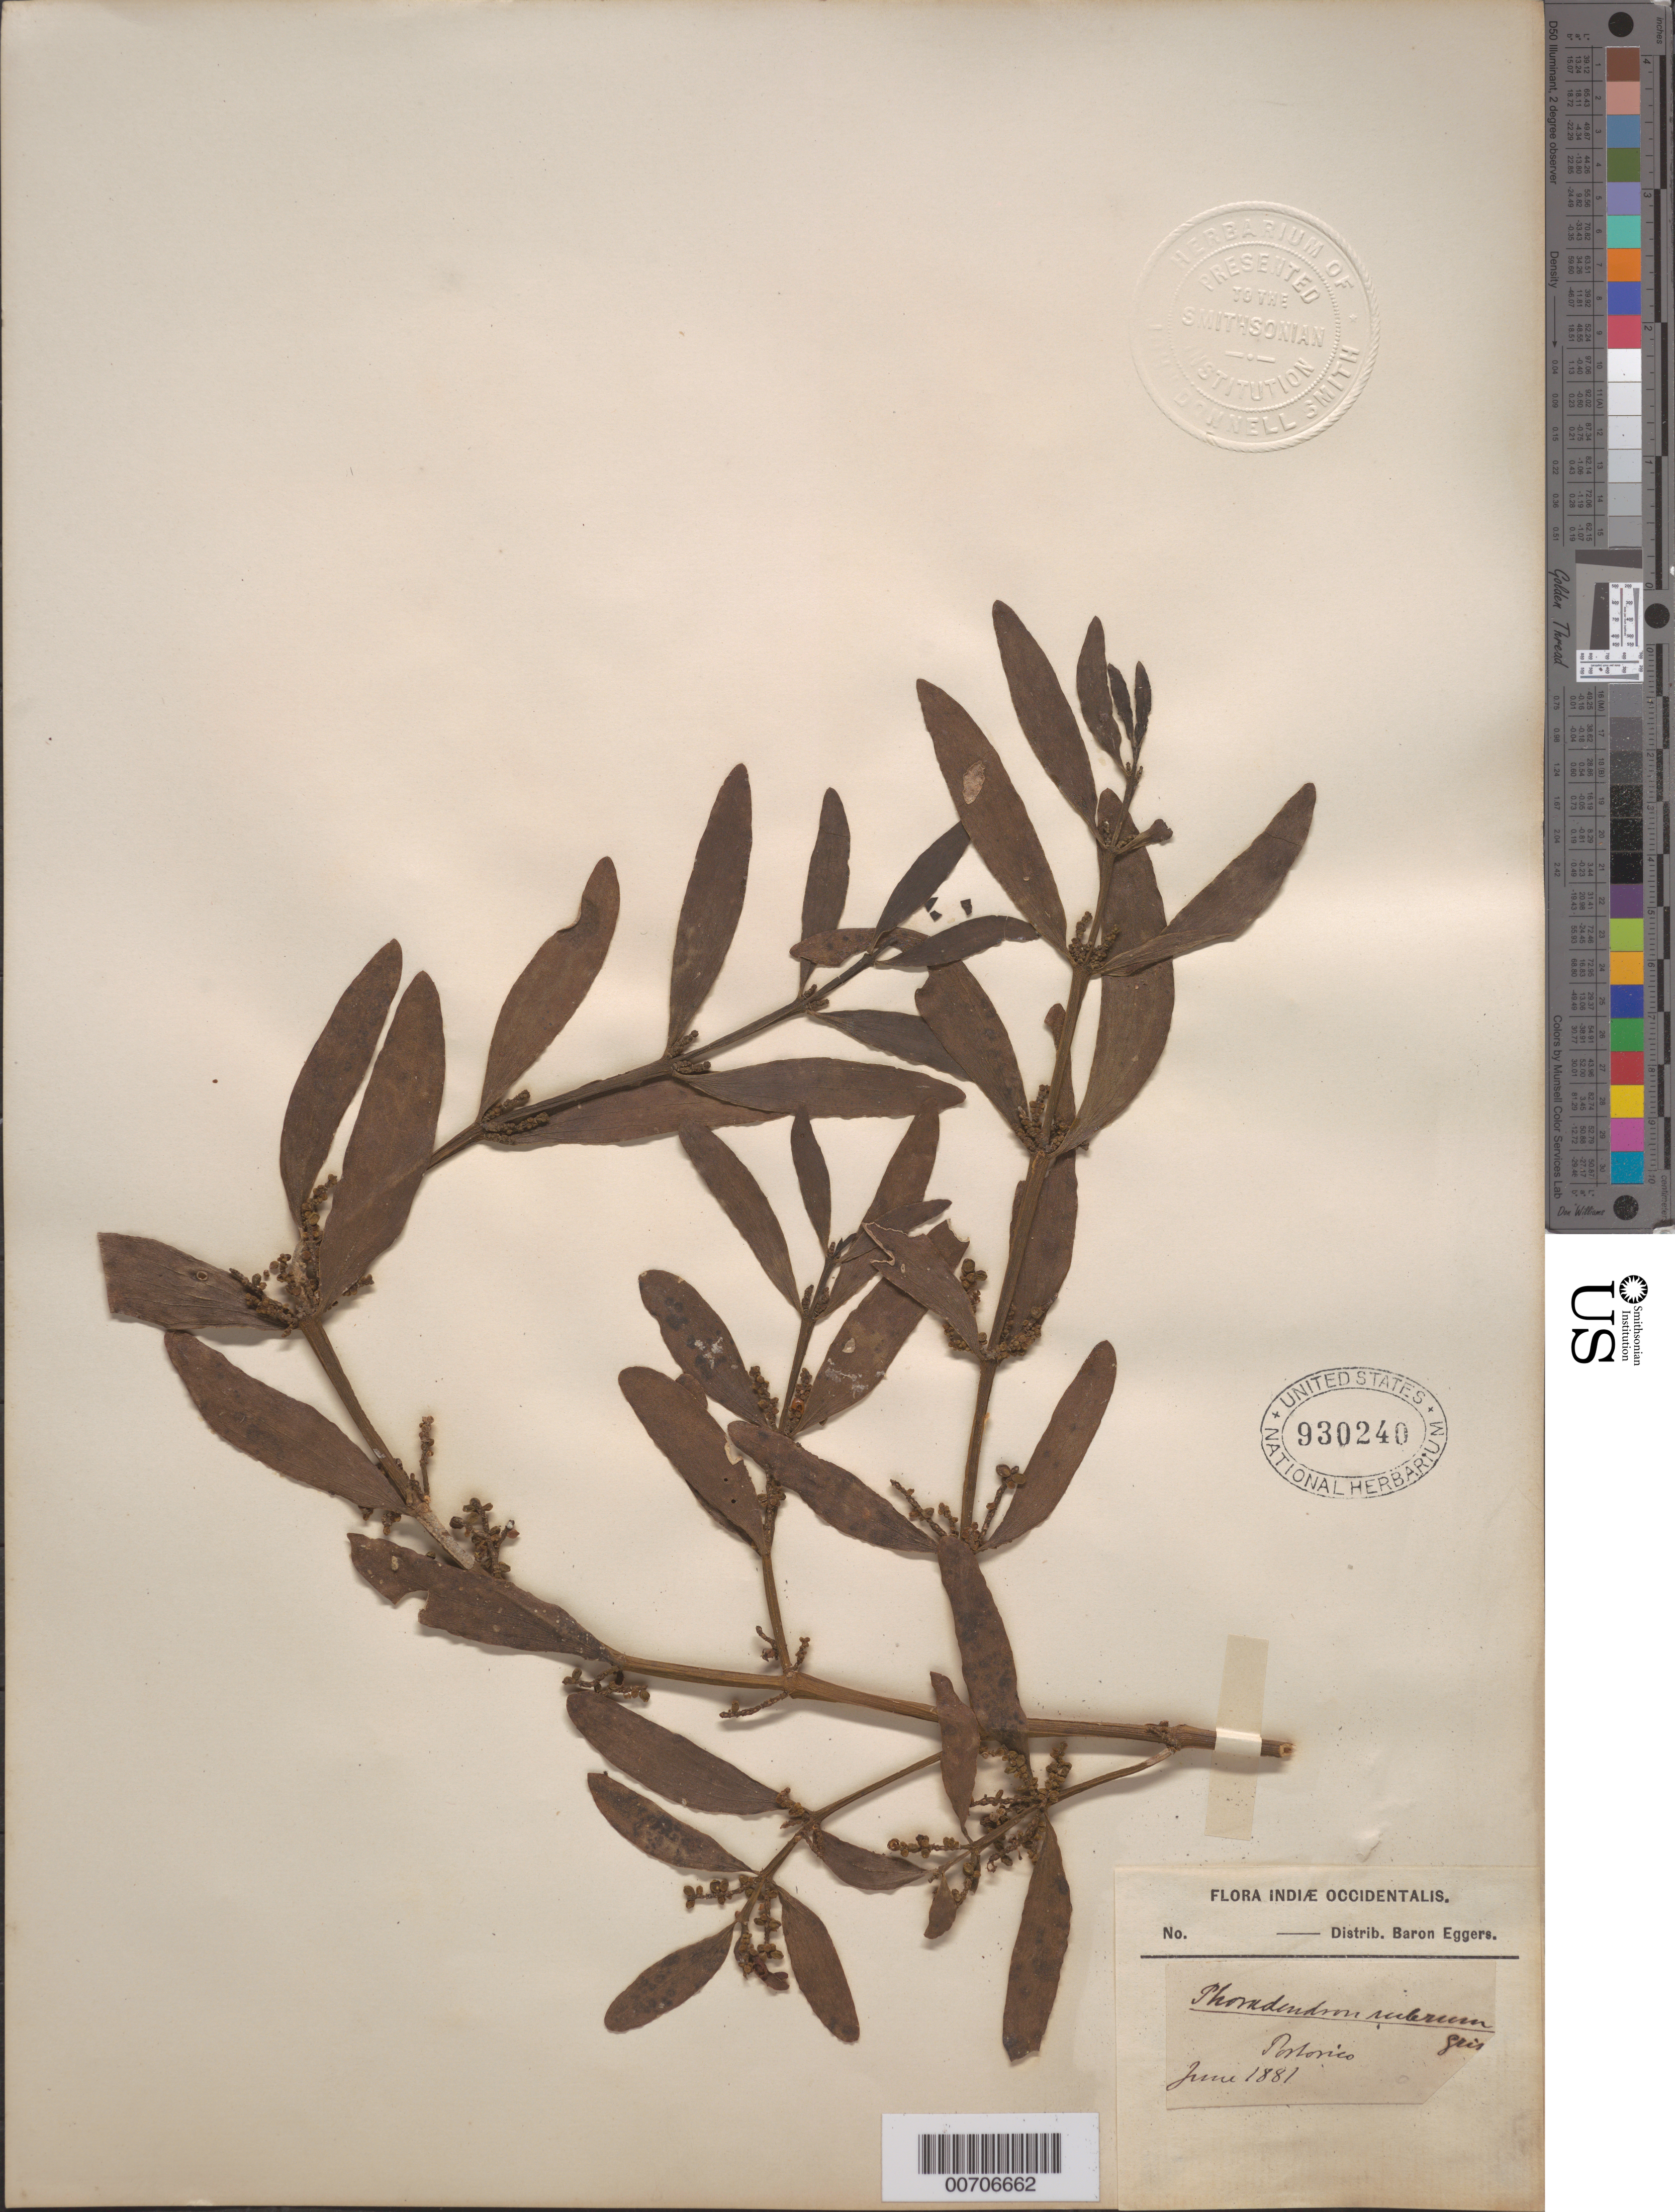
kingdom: Plantae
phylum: Tracheophyta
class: Magnoliopsida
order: Santalales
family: Viscaceae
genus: Phoradendron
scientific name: Phoradendron quadrangulare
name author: (Kunth) Griseb.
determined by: Caraballo-Ortiz, Marcos A., (MISS), University of Mississippi (UNITED STATES)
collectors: H. F. A. von Eggers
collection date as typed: Jun 1881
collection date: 1881-06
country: Puerto Rico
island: Greater Antilles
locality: Sierra de Naguabo ad Rio Blanco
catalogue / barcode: US 930240